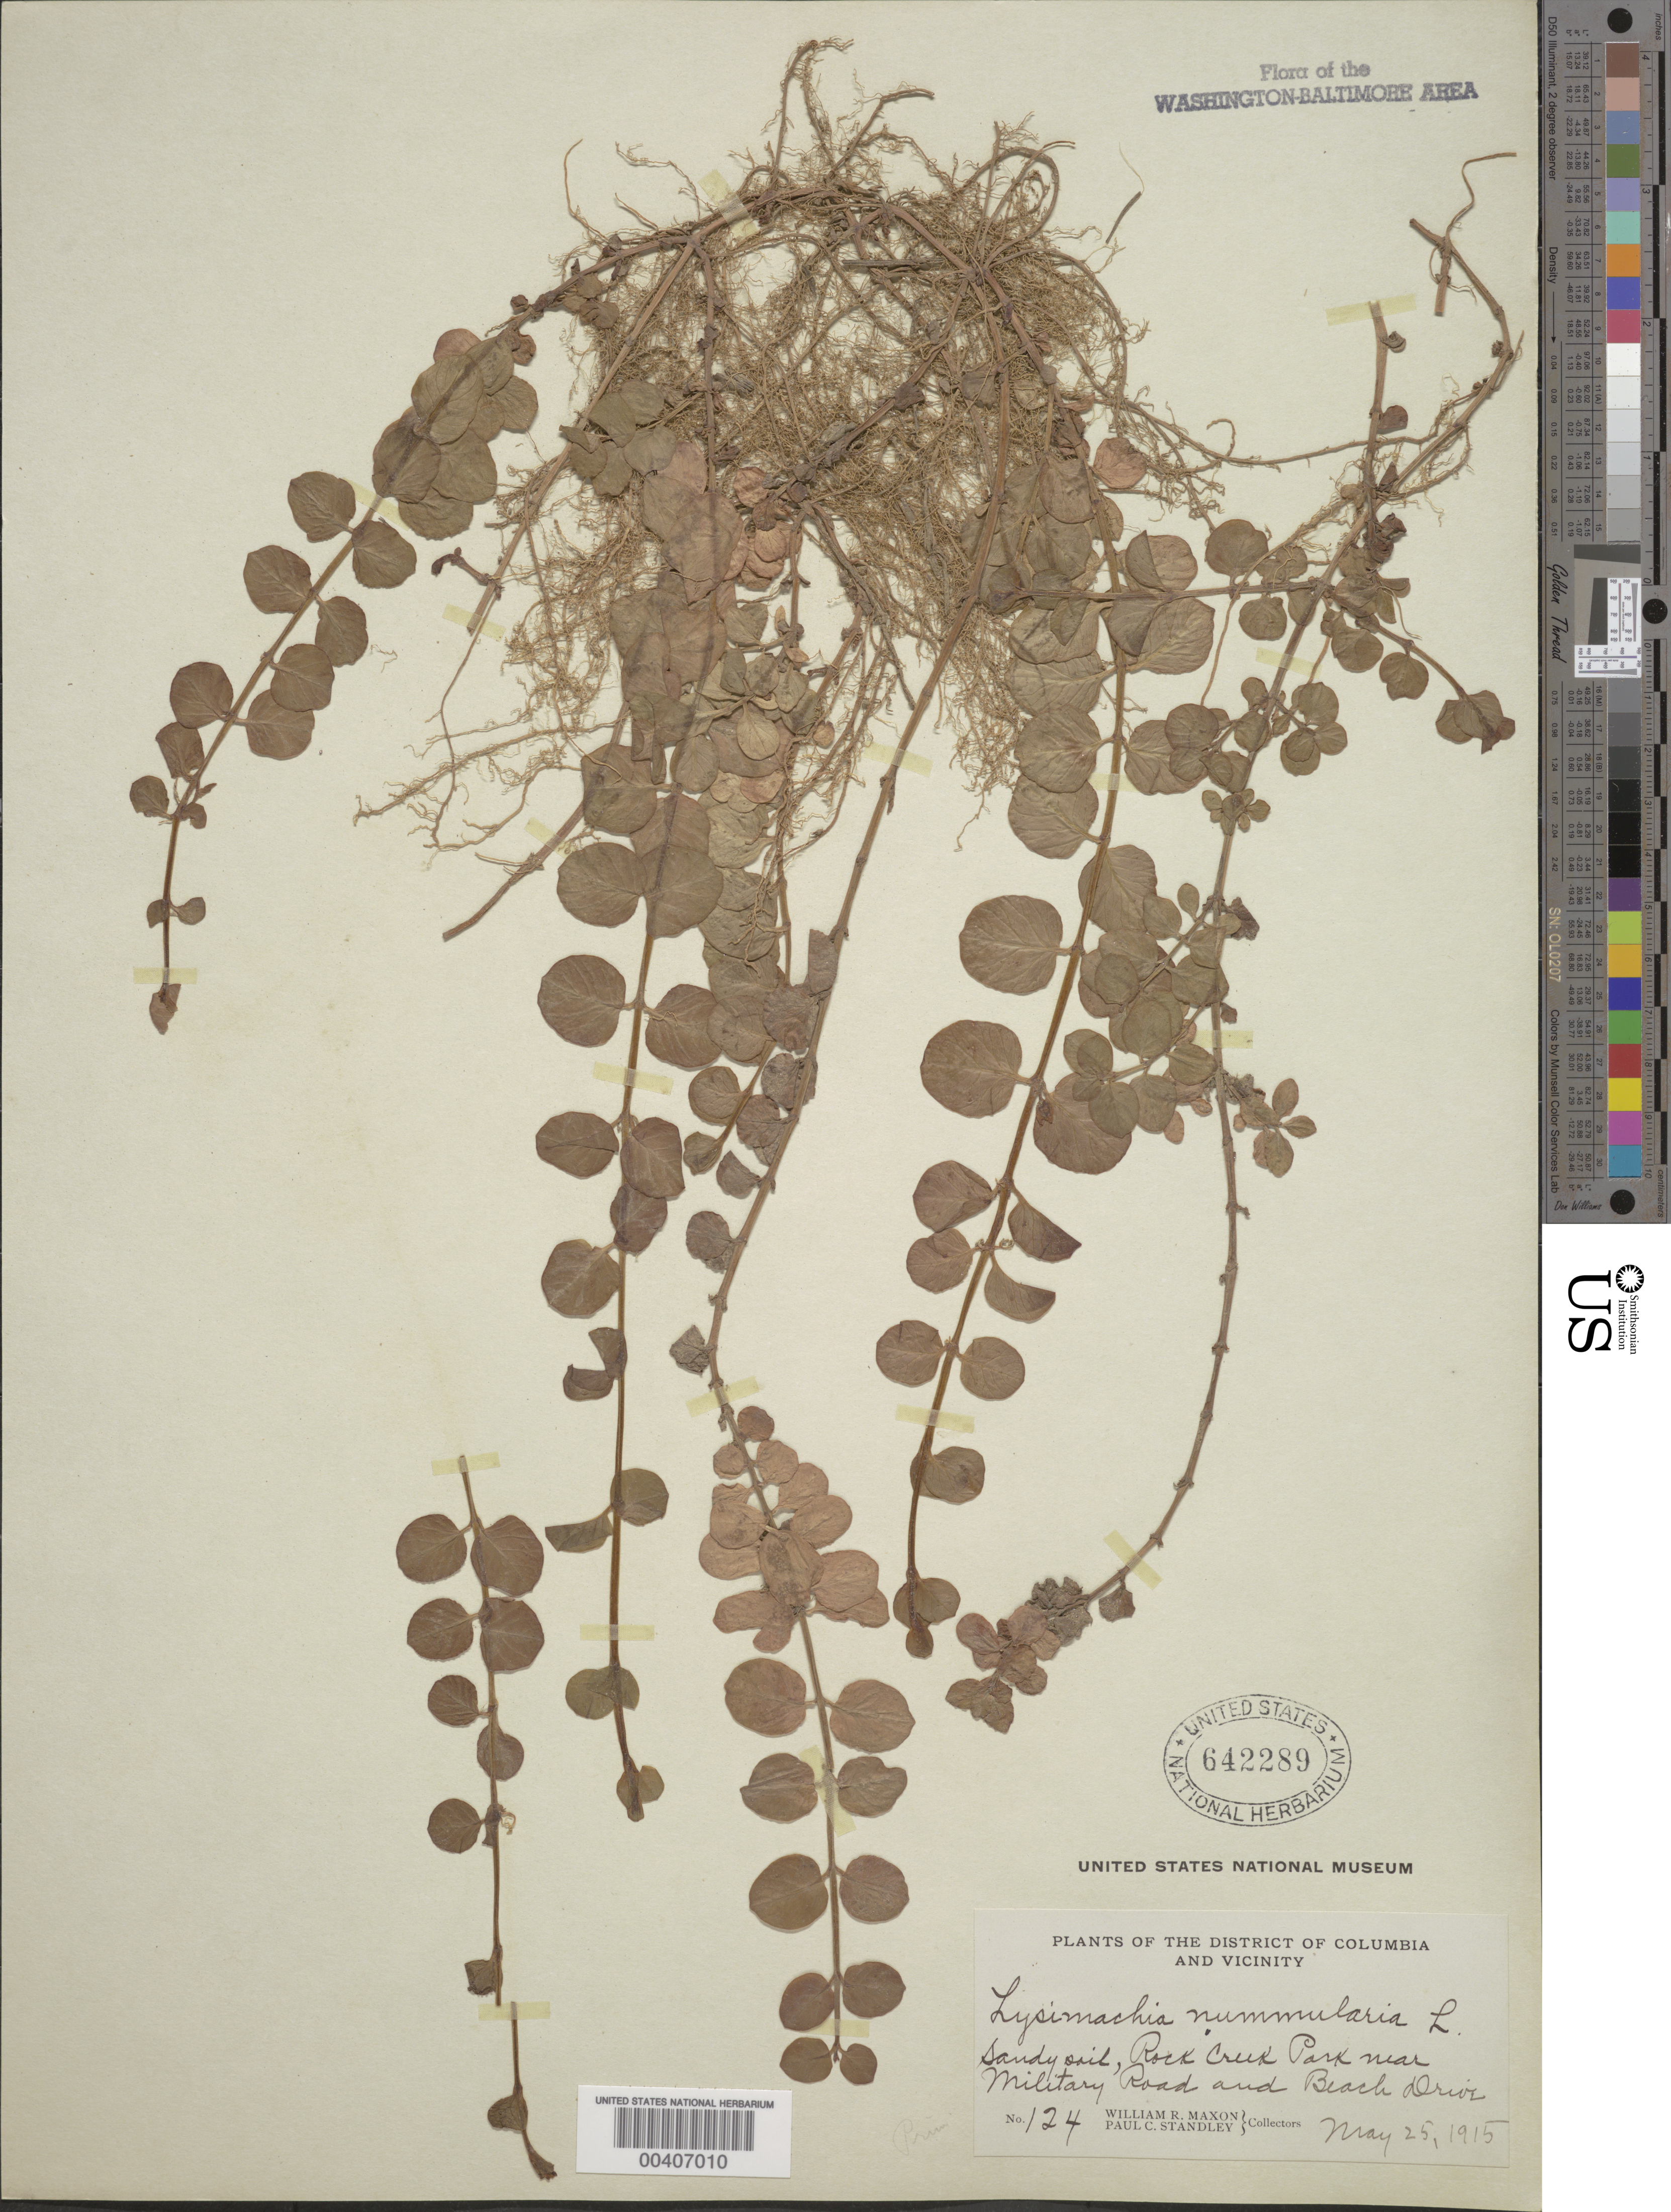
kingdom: Plantae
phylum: Tracheophyta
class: Magnoliopsida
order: Ericales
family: Primulaceae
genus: Lysimachia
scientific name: Lysimachia nummularia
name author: L.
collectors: W. R. Maxon & P. C. Standley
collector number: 124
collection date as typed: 25 May 1915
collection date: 1915-05-25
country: United States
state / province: District of Columbia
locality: Rock Creek Park near Military Rd. and Beach Dr. Rock Creek Park and Vicinity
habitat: Sandy soil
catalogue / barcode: US 642289